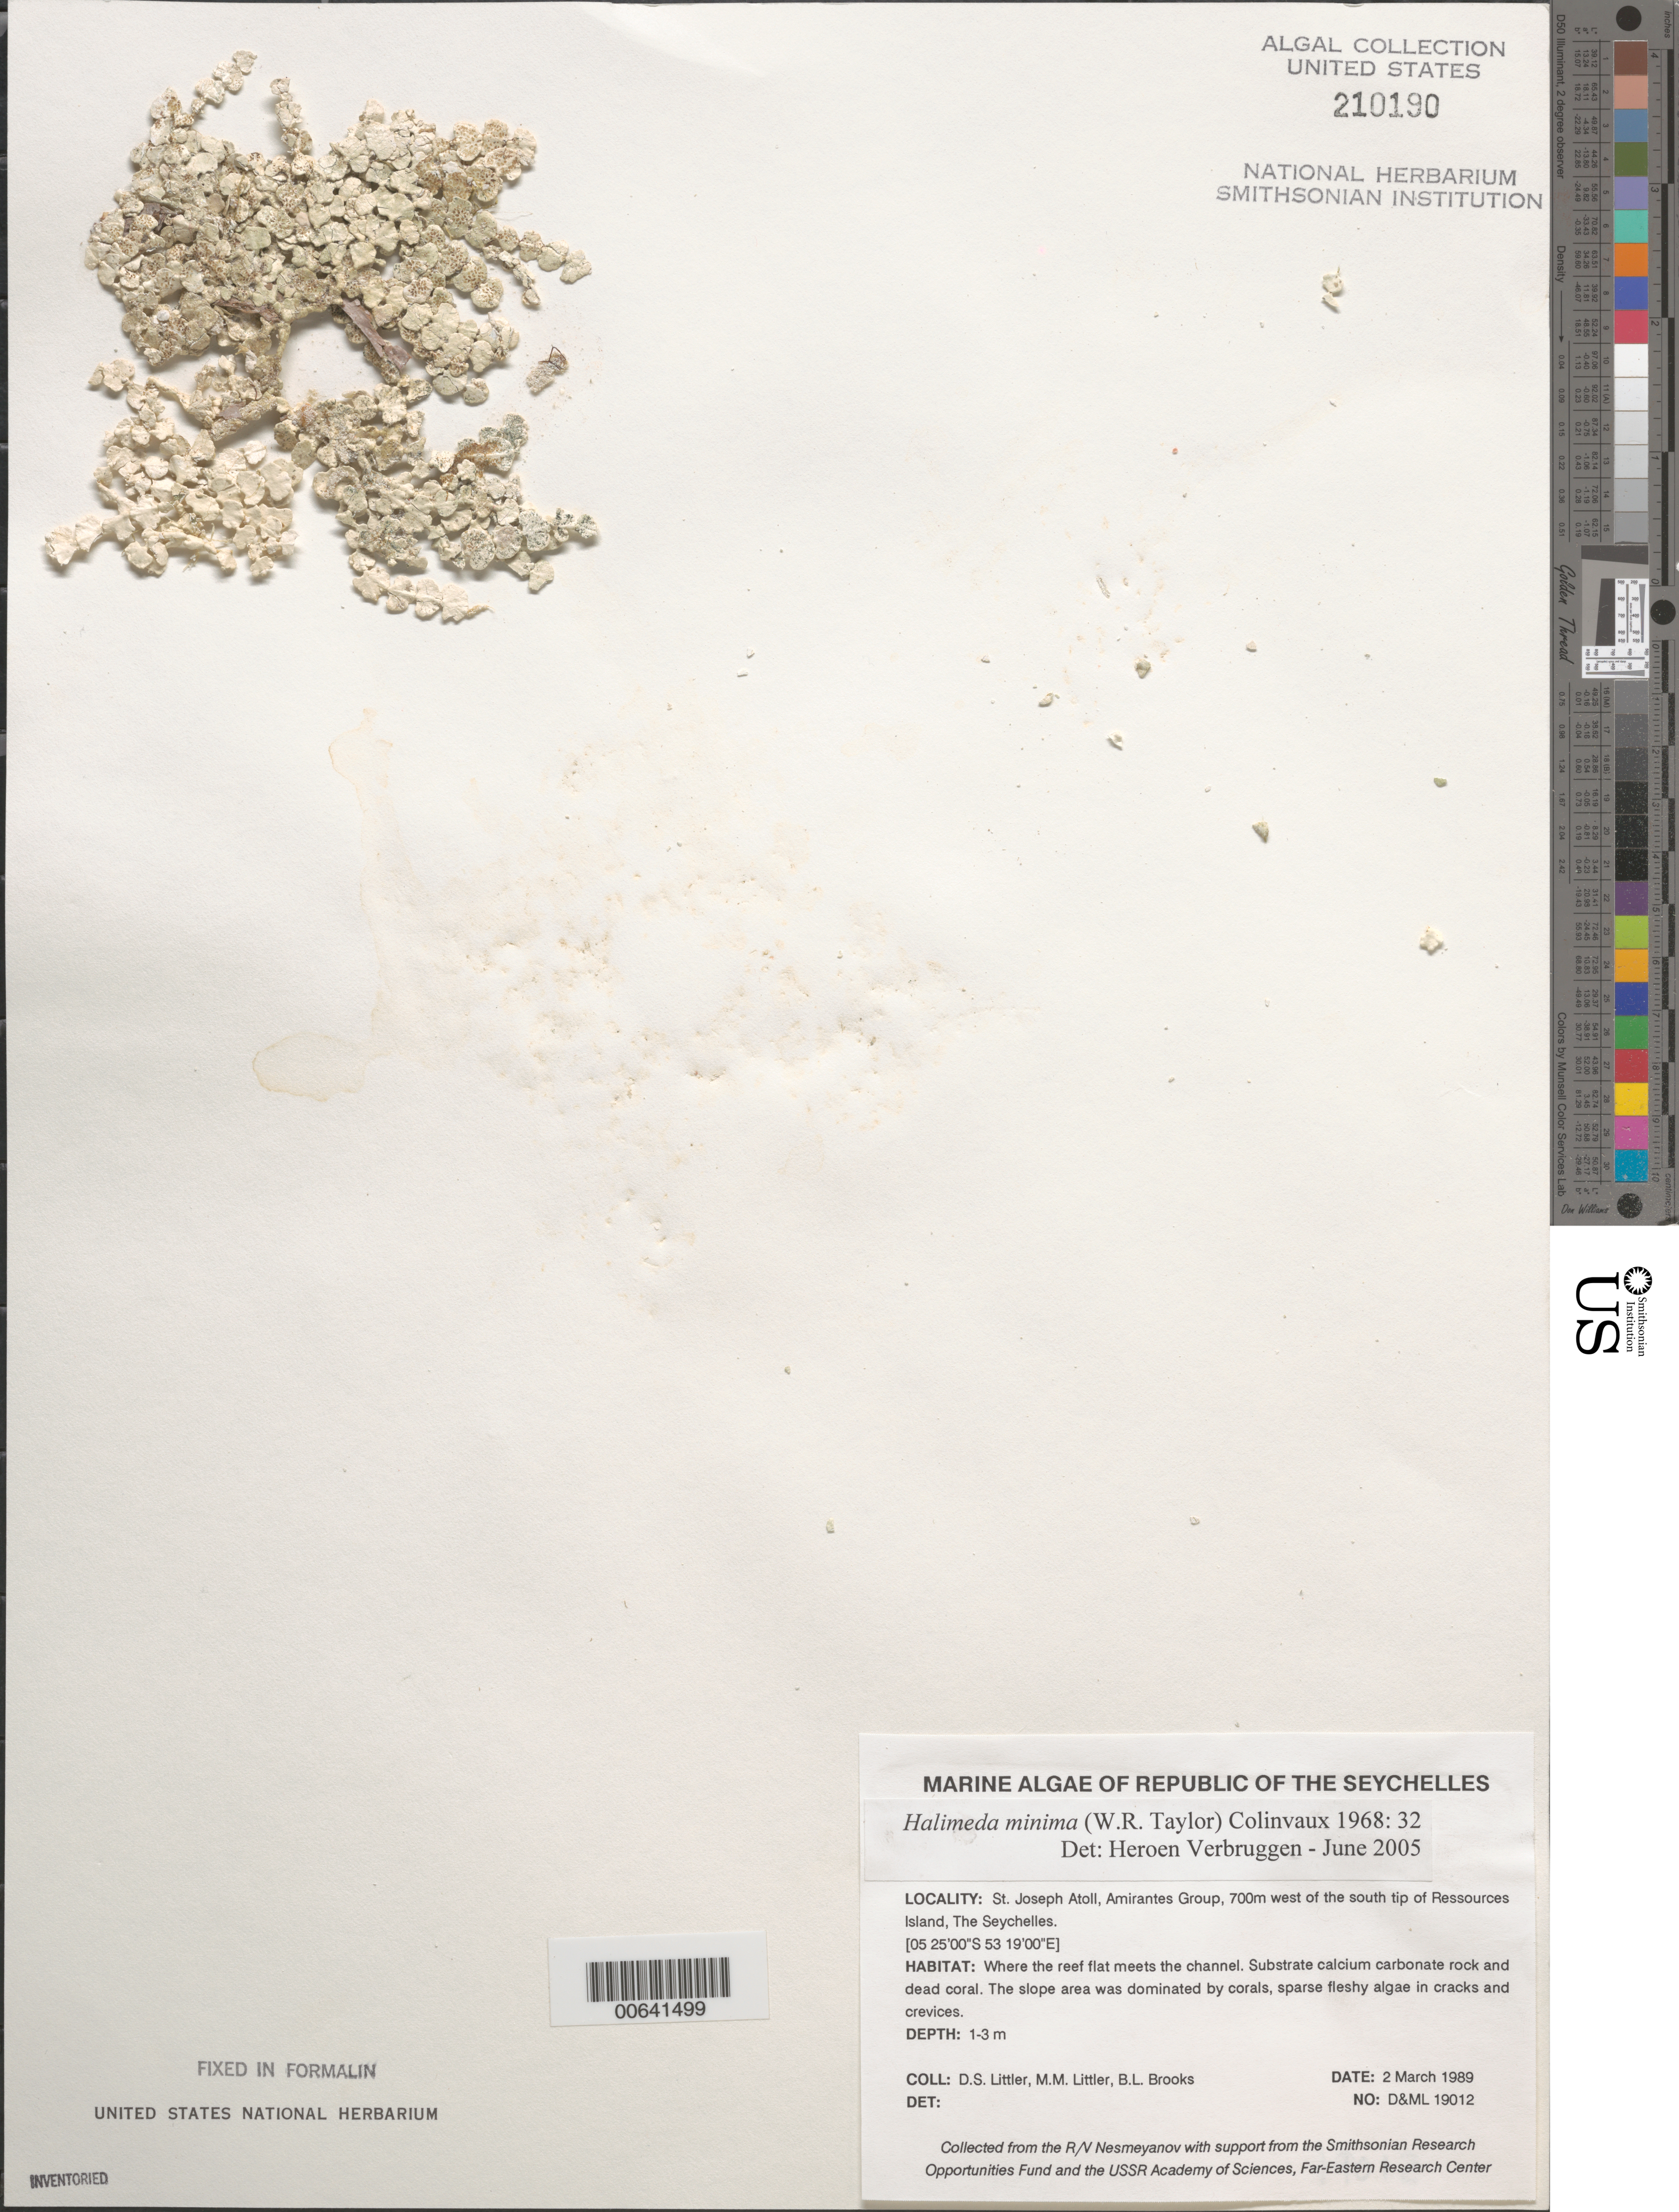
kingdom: Plantae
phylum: Chlorophyta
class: Ulvophyceae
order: Bryopsidales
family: Halimedaceae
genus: Halimeda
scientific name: Halimeda minima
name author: (W.R. Taylor) Hillis-Colinvaux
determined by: Verbruggen, H.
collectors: D. S. Littler, M. M. Littler & B. Brooks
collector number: D&ML 19012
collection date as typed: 02 Mar 1989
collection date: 1989-03-02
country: Seychelles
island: St. Joseph Atoll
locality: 700 m west of south tip of Ressources Islet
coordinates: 05 25'00"S, 53 19'00"E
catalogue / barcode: US 210190